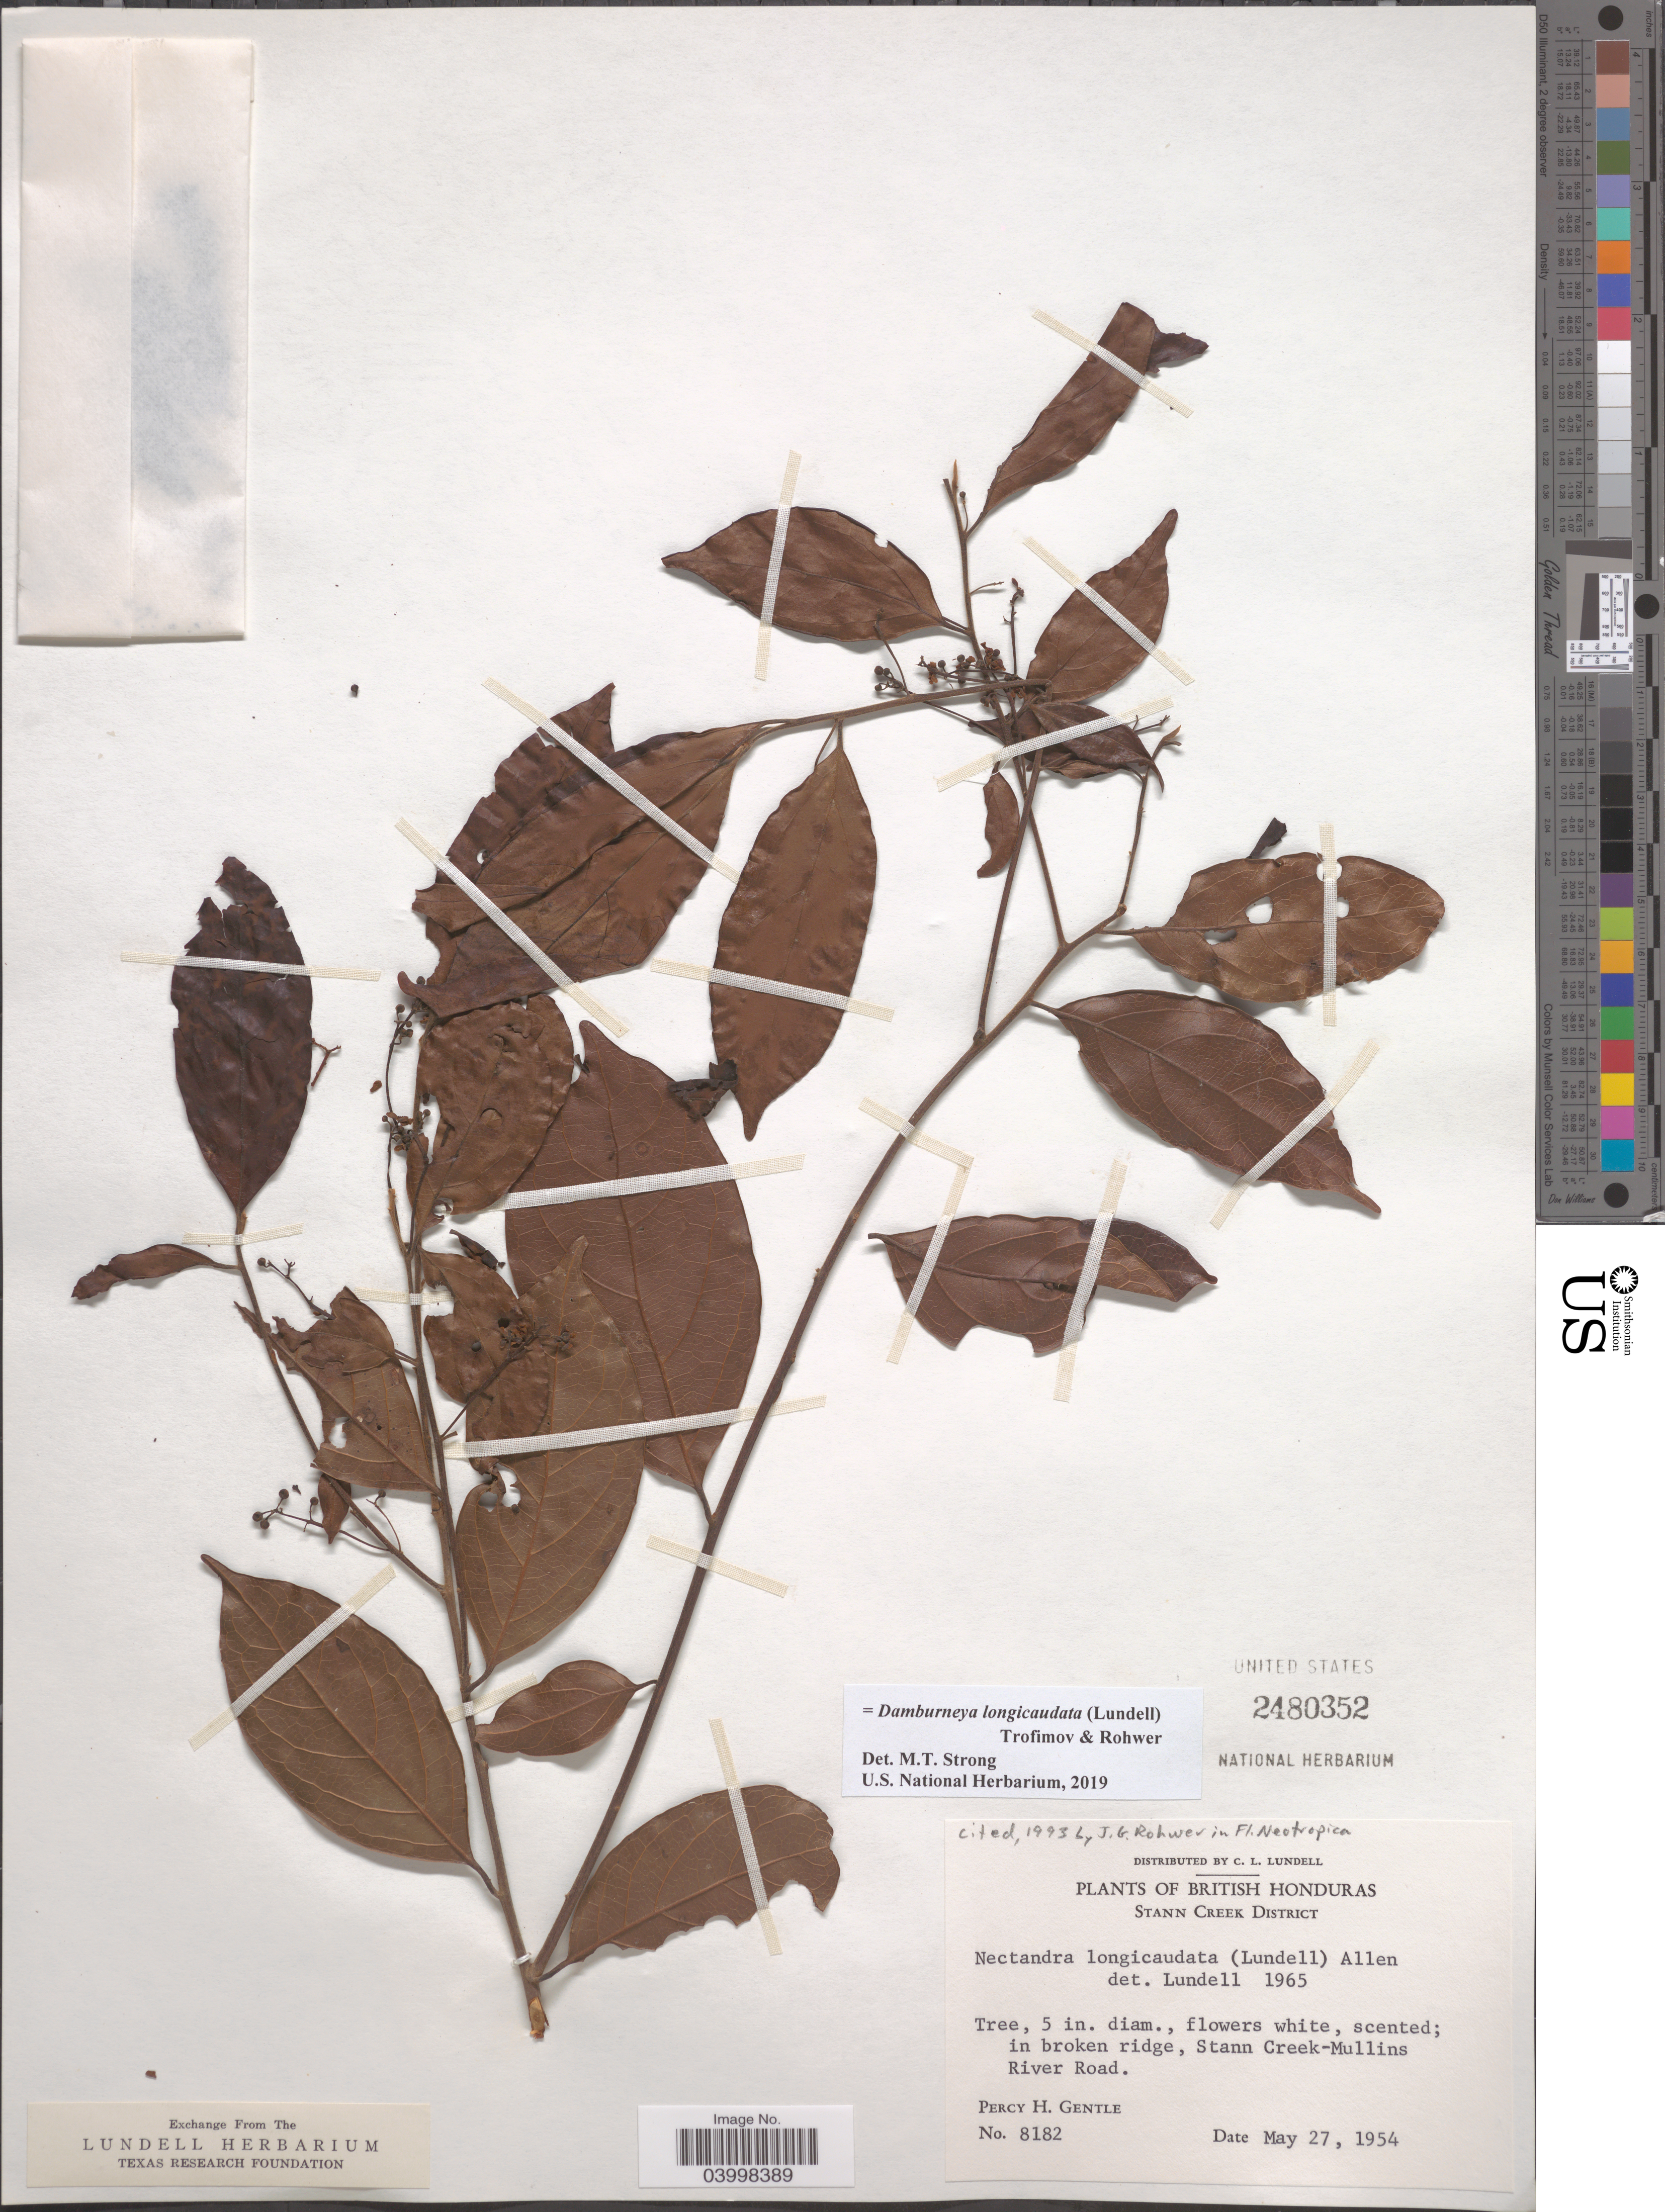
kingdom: Plantae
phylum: Tracheophyta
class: Magnoliopsida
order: Laurales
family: Lauraceae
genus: Damburneya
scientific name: Damburneya longicaudata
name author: (Lundell) Trofimov & Rohwer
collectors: P. H. Gentle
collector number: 8182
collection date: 1954-05-27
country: Belize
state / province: Stann Creek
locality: British Honduras. Stann Creek District. Stann Creek- Mullins River Road.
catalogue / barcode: US 2480352